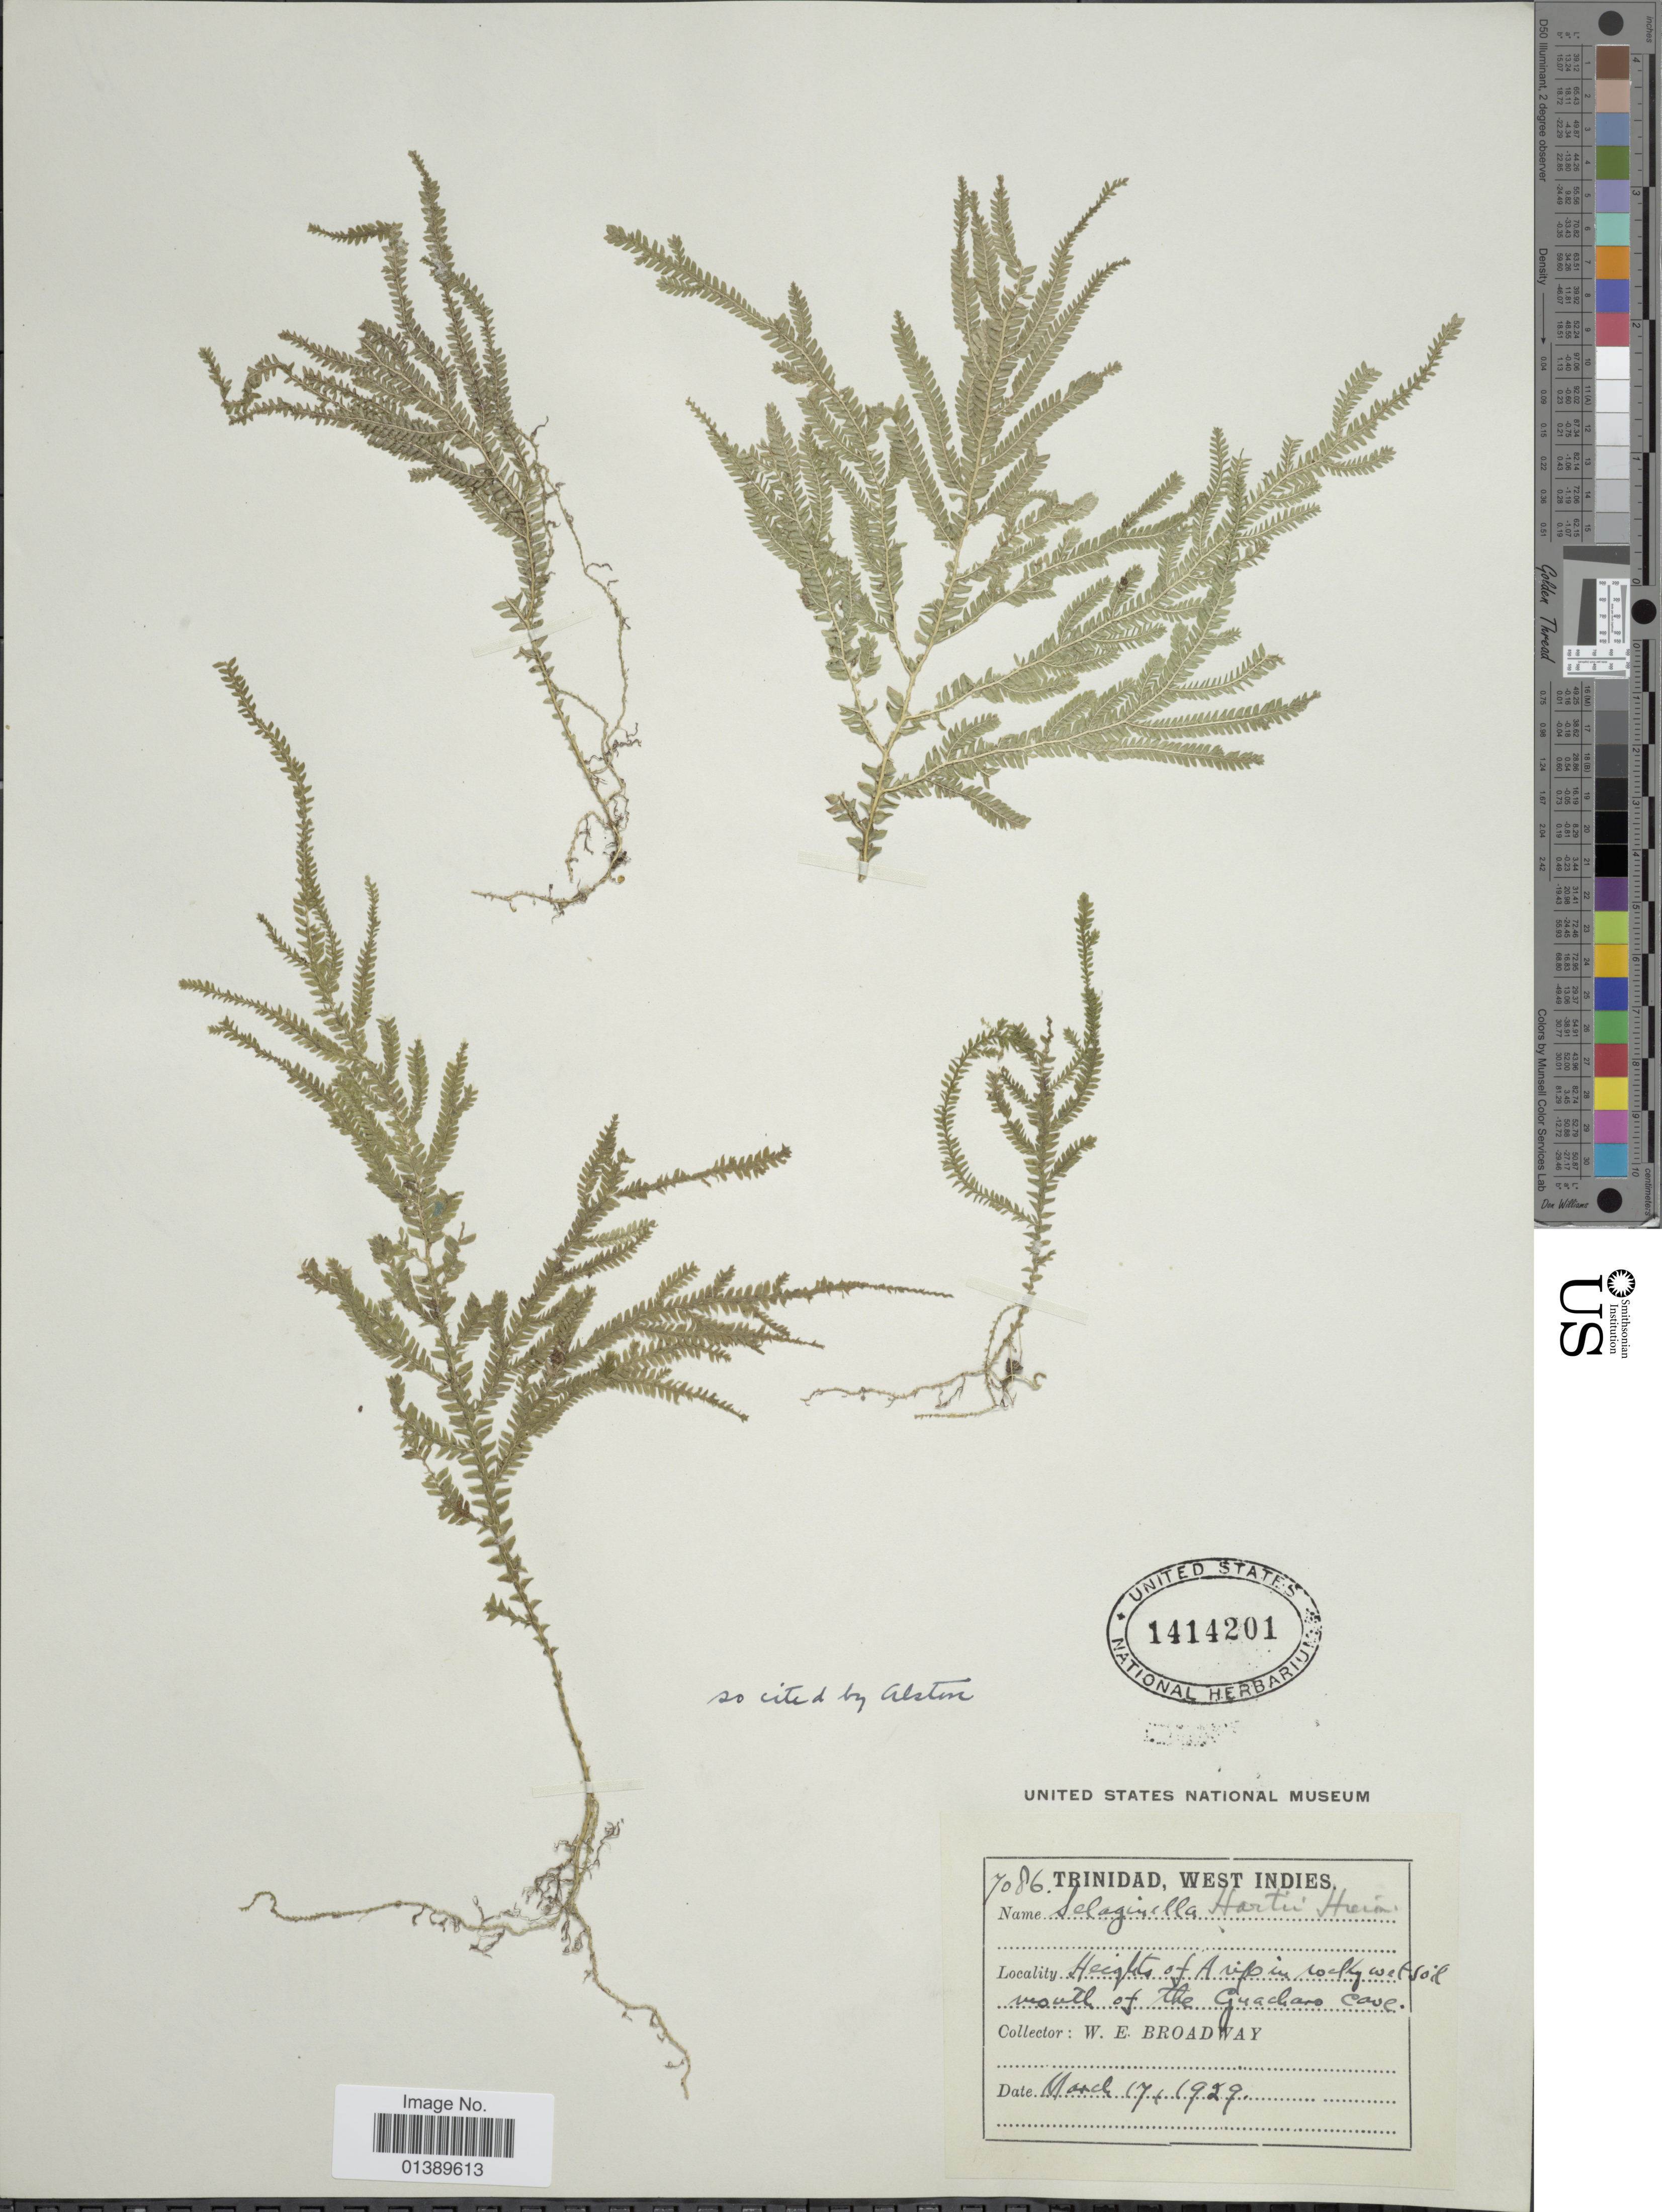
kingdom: Plantae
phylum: Tracheophyta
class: Lycopodiopsida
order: Selaginellales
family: Selaginellaceae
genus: Selaginella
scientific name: Selaginella hartii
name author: Hieron.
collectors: W. E. Broadway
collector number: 7086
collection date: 1929-03-17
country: Trinidad and Tobago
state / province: Trinidad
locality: West Indies, Heights of Aripo in rocky wet soil mouth of the Guacharo cave.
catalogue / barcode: US 1414201